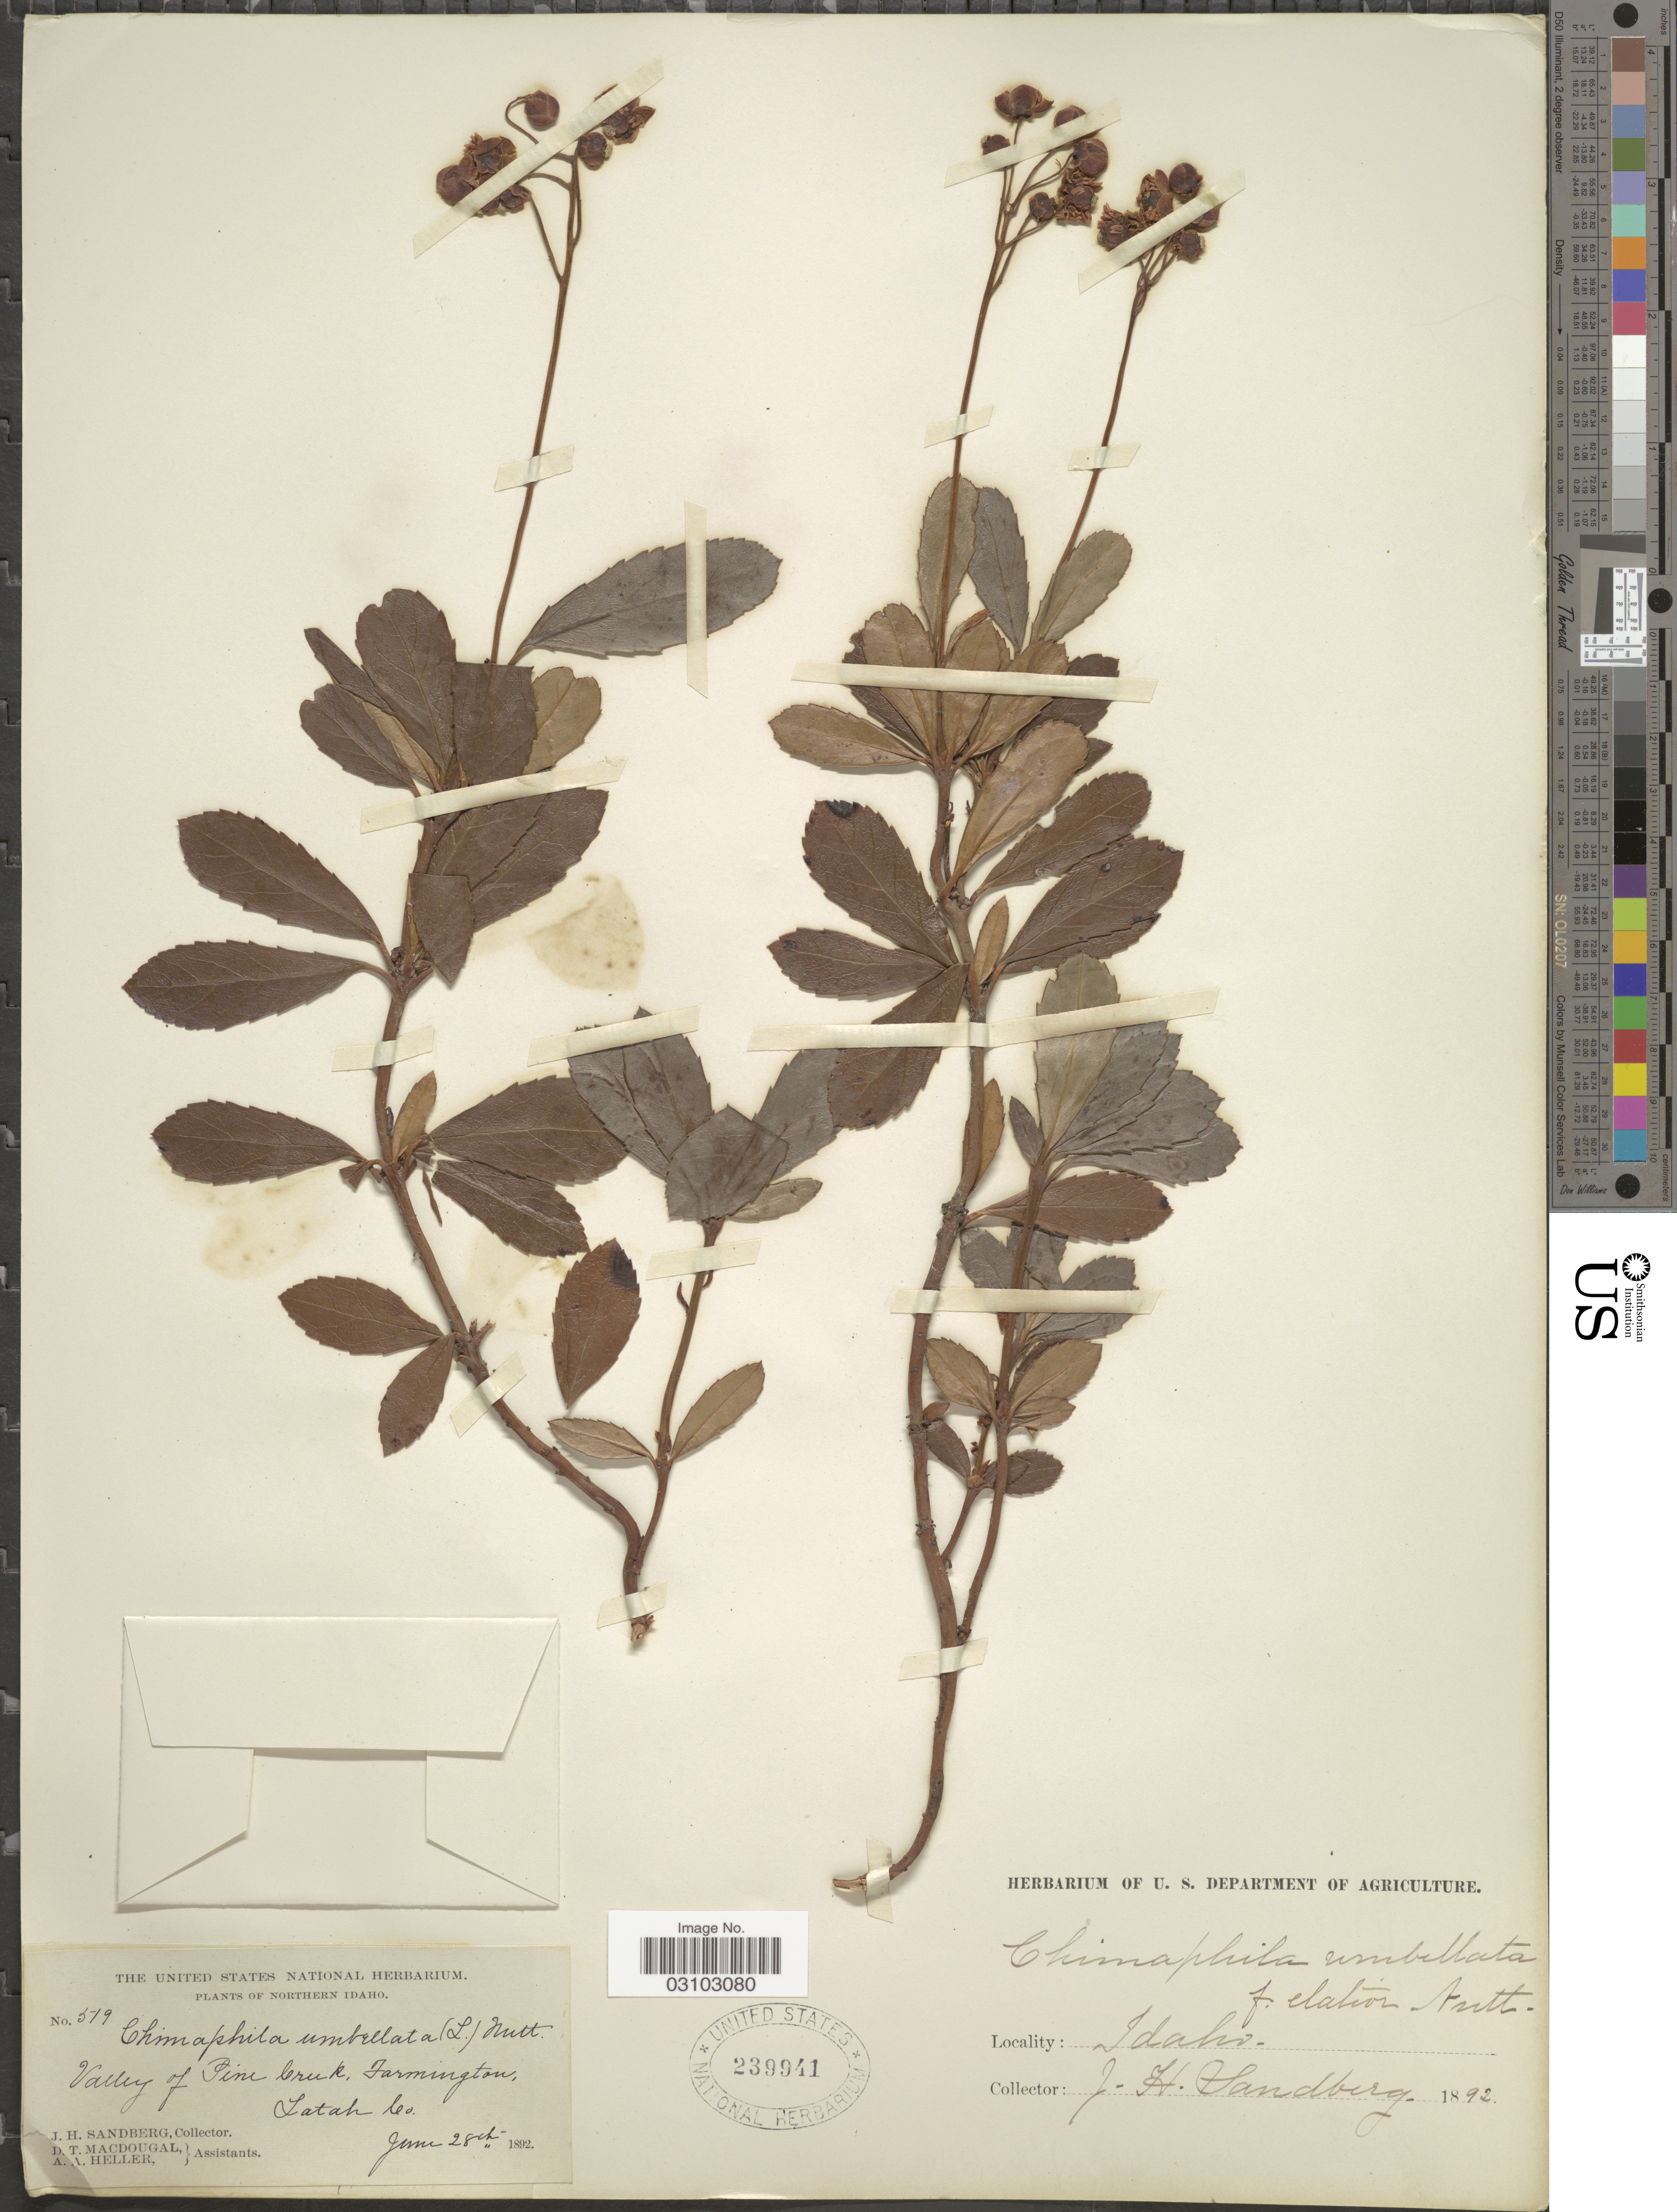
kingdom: Plantae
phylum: Tracheophyta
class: Magnoliopsida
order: Ericales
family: Ericaceae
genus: Chimaphila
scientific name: Chimaphila umbellata var. occidentalis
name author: (Rydb.) S.F. Blake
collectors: J. H. Sandberg, D. T. MacDougal & A. A. Heller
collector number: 579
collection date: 1892-06-28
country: United States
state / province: Idaho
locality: Northern Idaho, Valley of Pine Creek, Farmington. Latah Co.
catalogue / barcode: US 239941